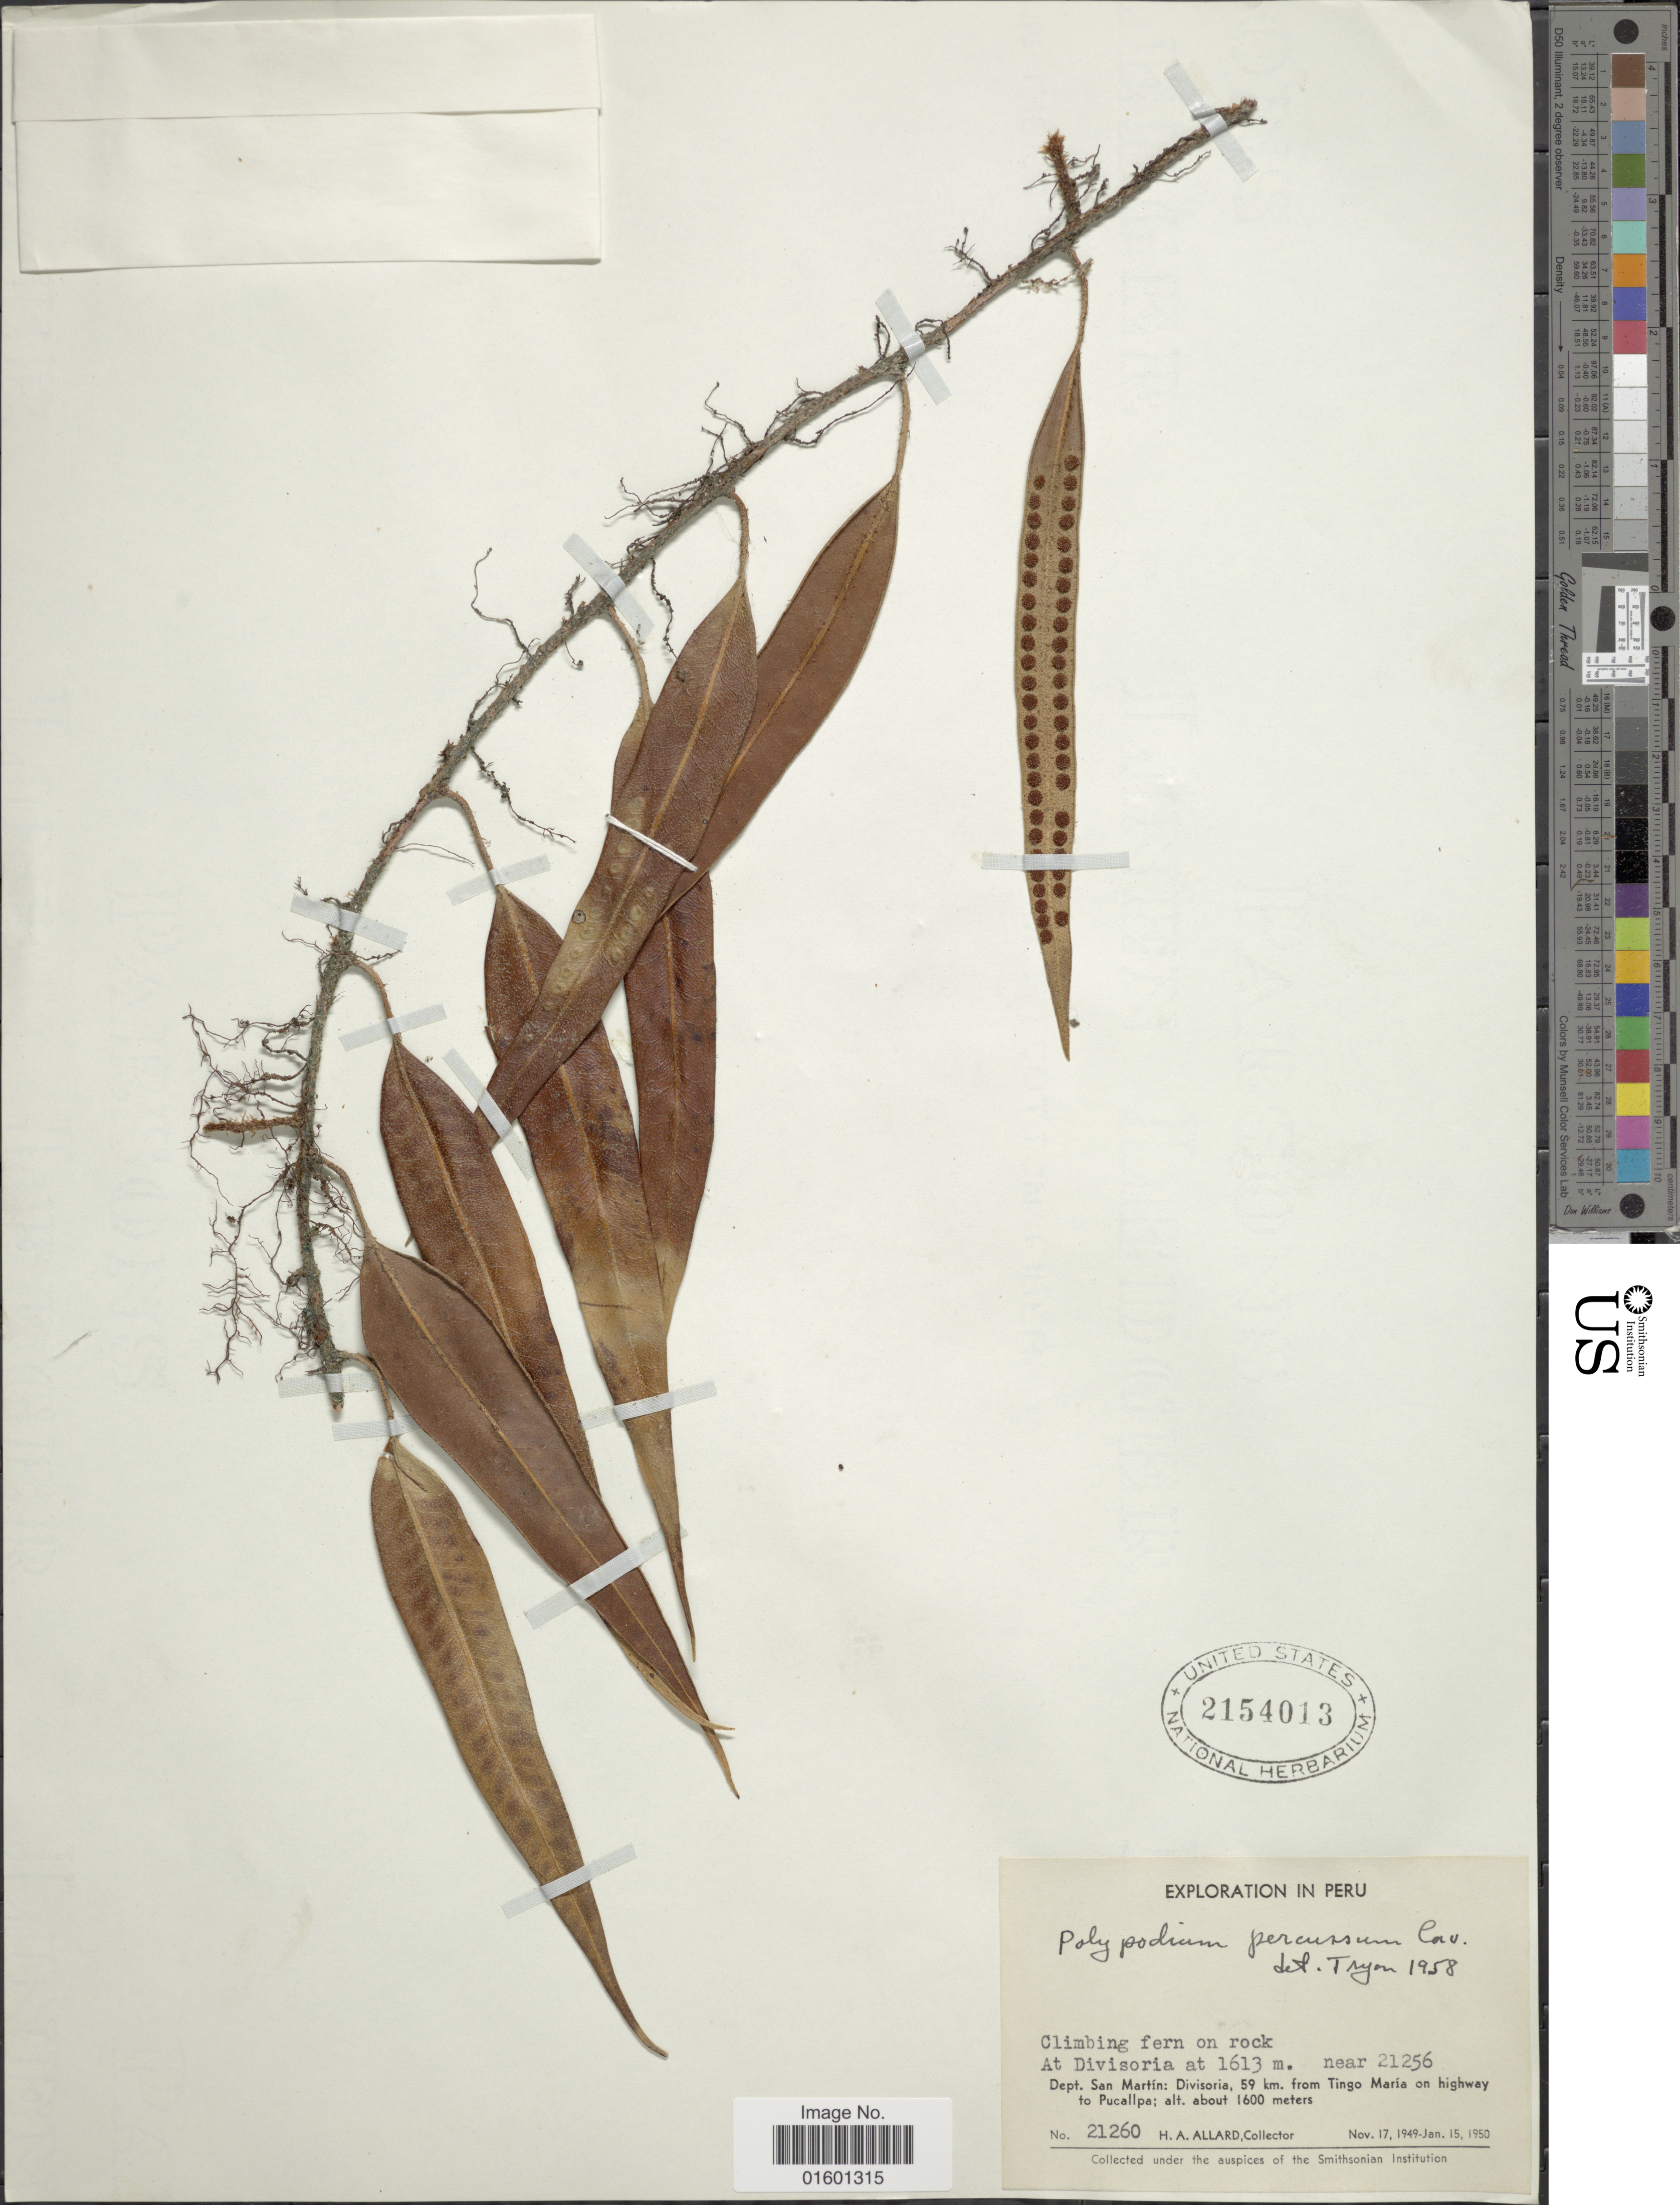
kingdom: Plantae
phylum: Tracheophyta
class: Polypodiopsida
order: Polypodiales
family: Polypodiaceae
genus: Microgramma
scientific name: Microgramma percussa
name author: (Cav.) de la Sota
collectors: H. A. Allard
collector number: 21260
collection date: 1949-11-17/1950-01-15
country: Peru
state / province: San Martín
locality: Divisoria, 59 km. from Tingo Maria on highway to Pucallpa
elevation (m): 1600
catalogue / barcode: US 2154013